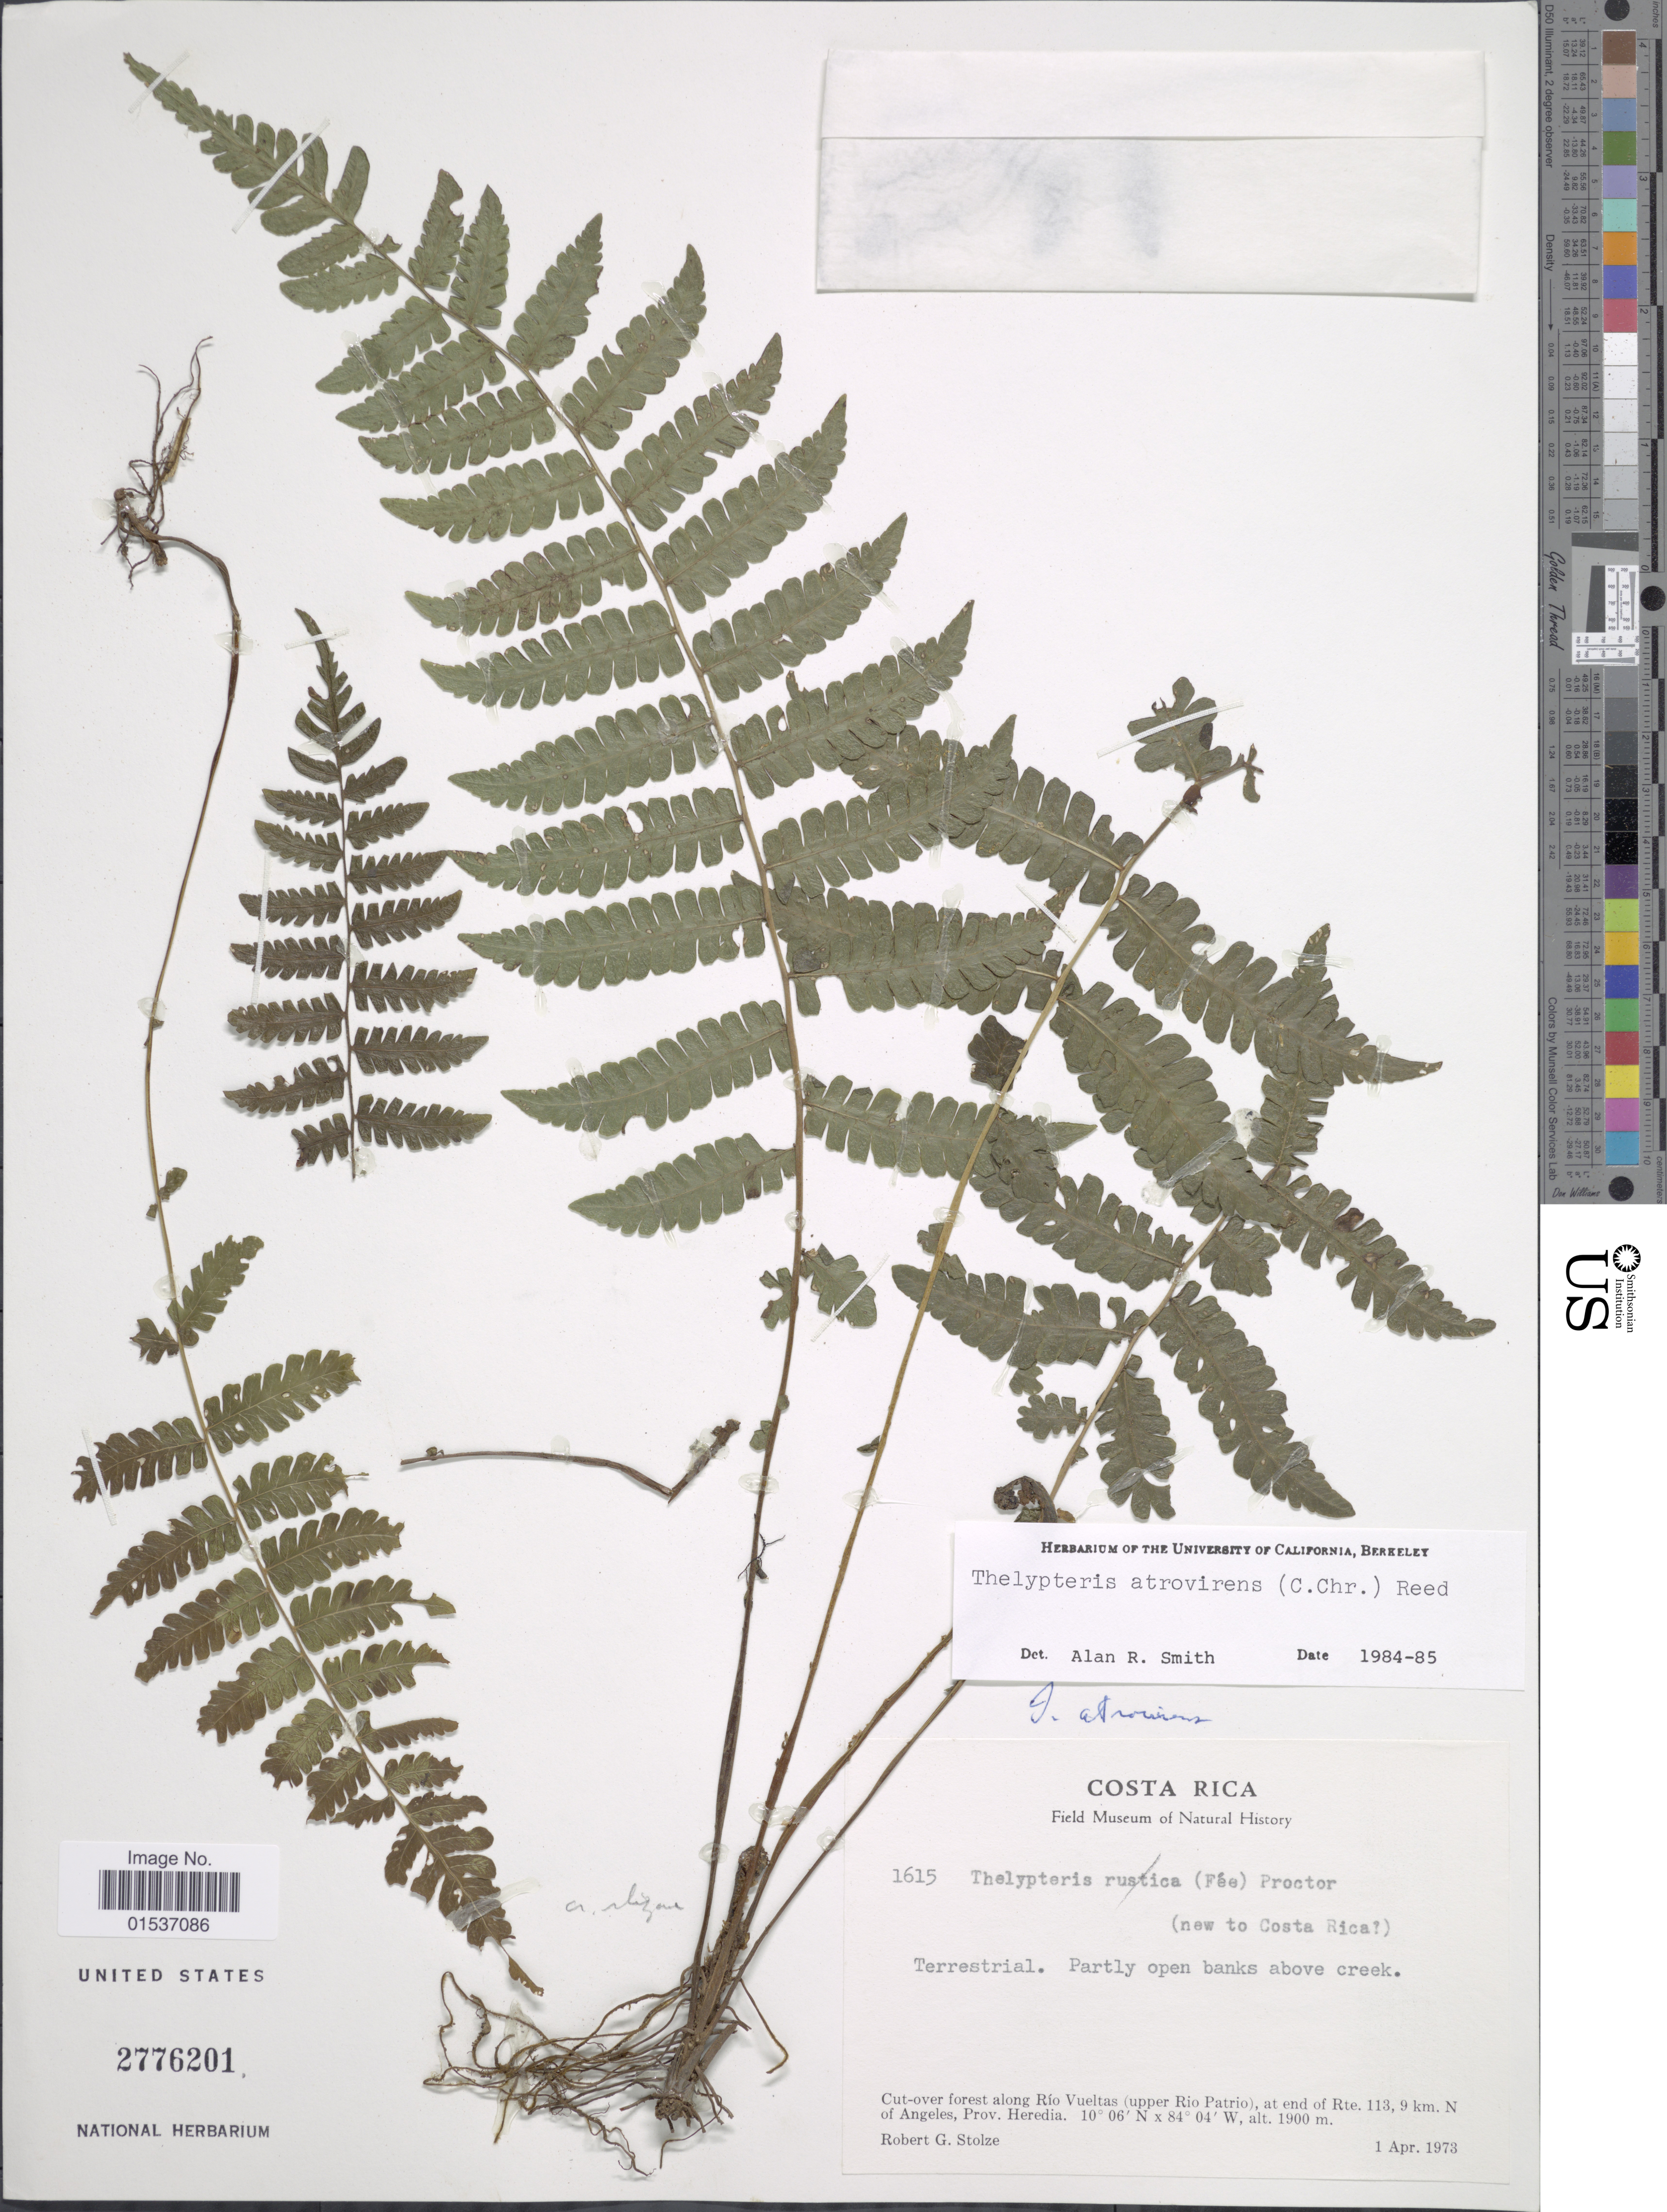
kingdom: Plantae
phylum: Tracheophyta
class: Polypodiopsida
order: Polypodiales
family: Thelypteridaceae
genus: Thelypteris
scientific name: Thelypteris atrovirens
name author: (C. Chr.) C.F. Reed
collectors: R. G. Stolze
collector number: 1615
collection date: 1973-04-01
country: Costa Rica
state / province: Heredia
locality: Costa Rica. Cut-over along Rio Vueltas (upper Rio Patrio), at end of Rte.113.9 km. N of Angeles, Prov. Heredia.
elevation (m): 1900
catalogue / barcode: US 2776201